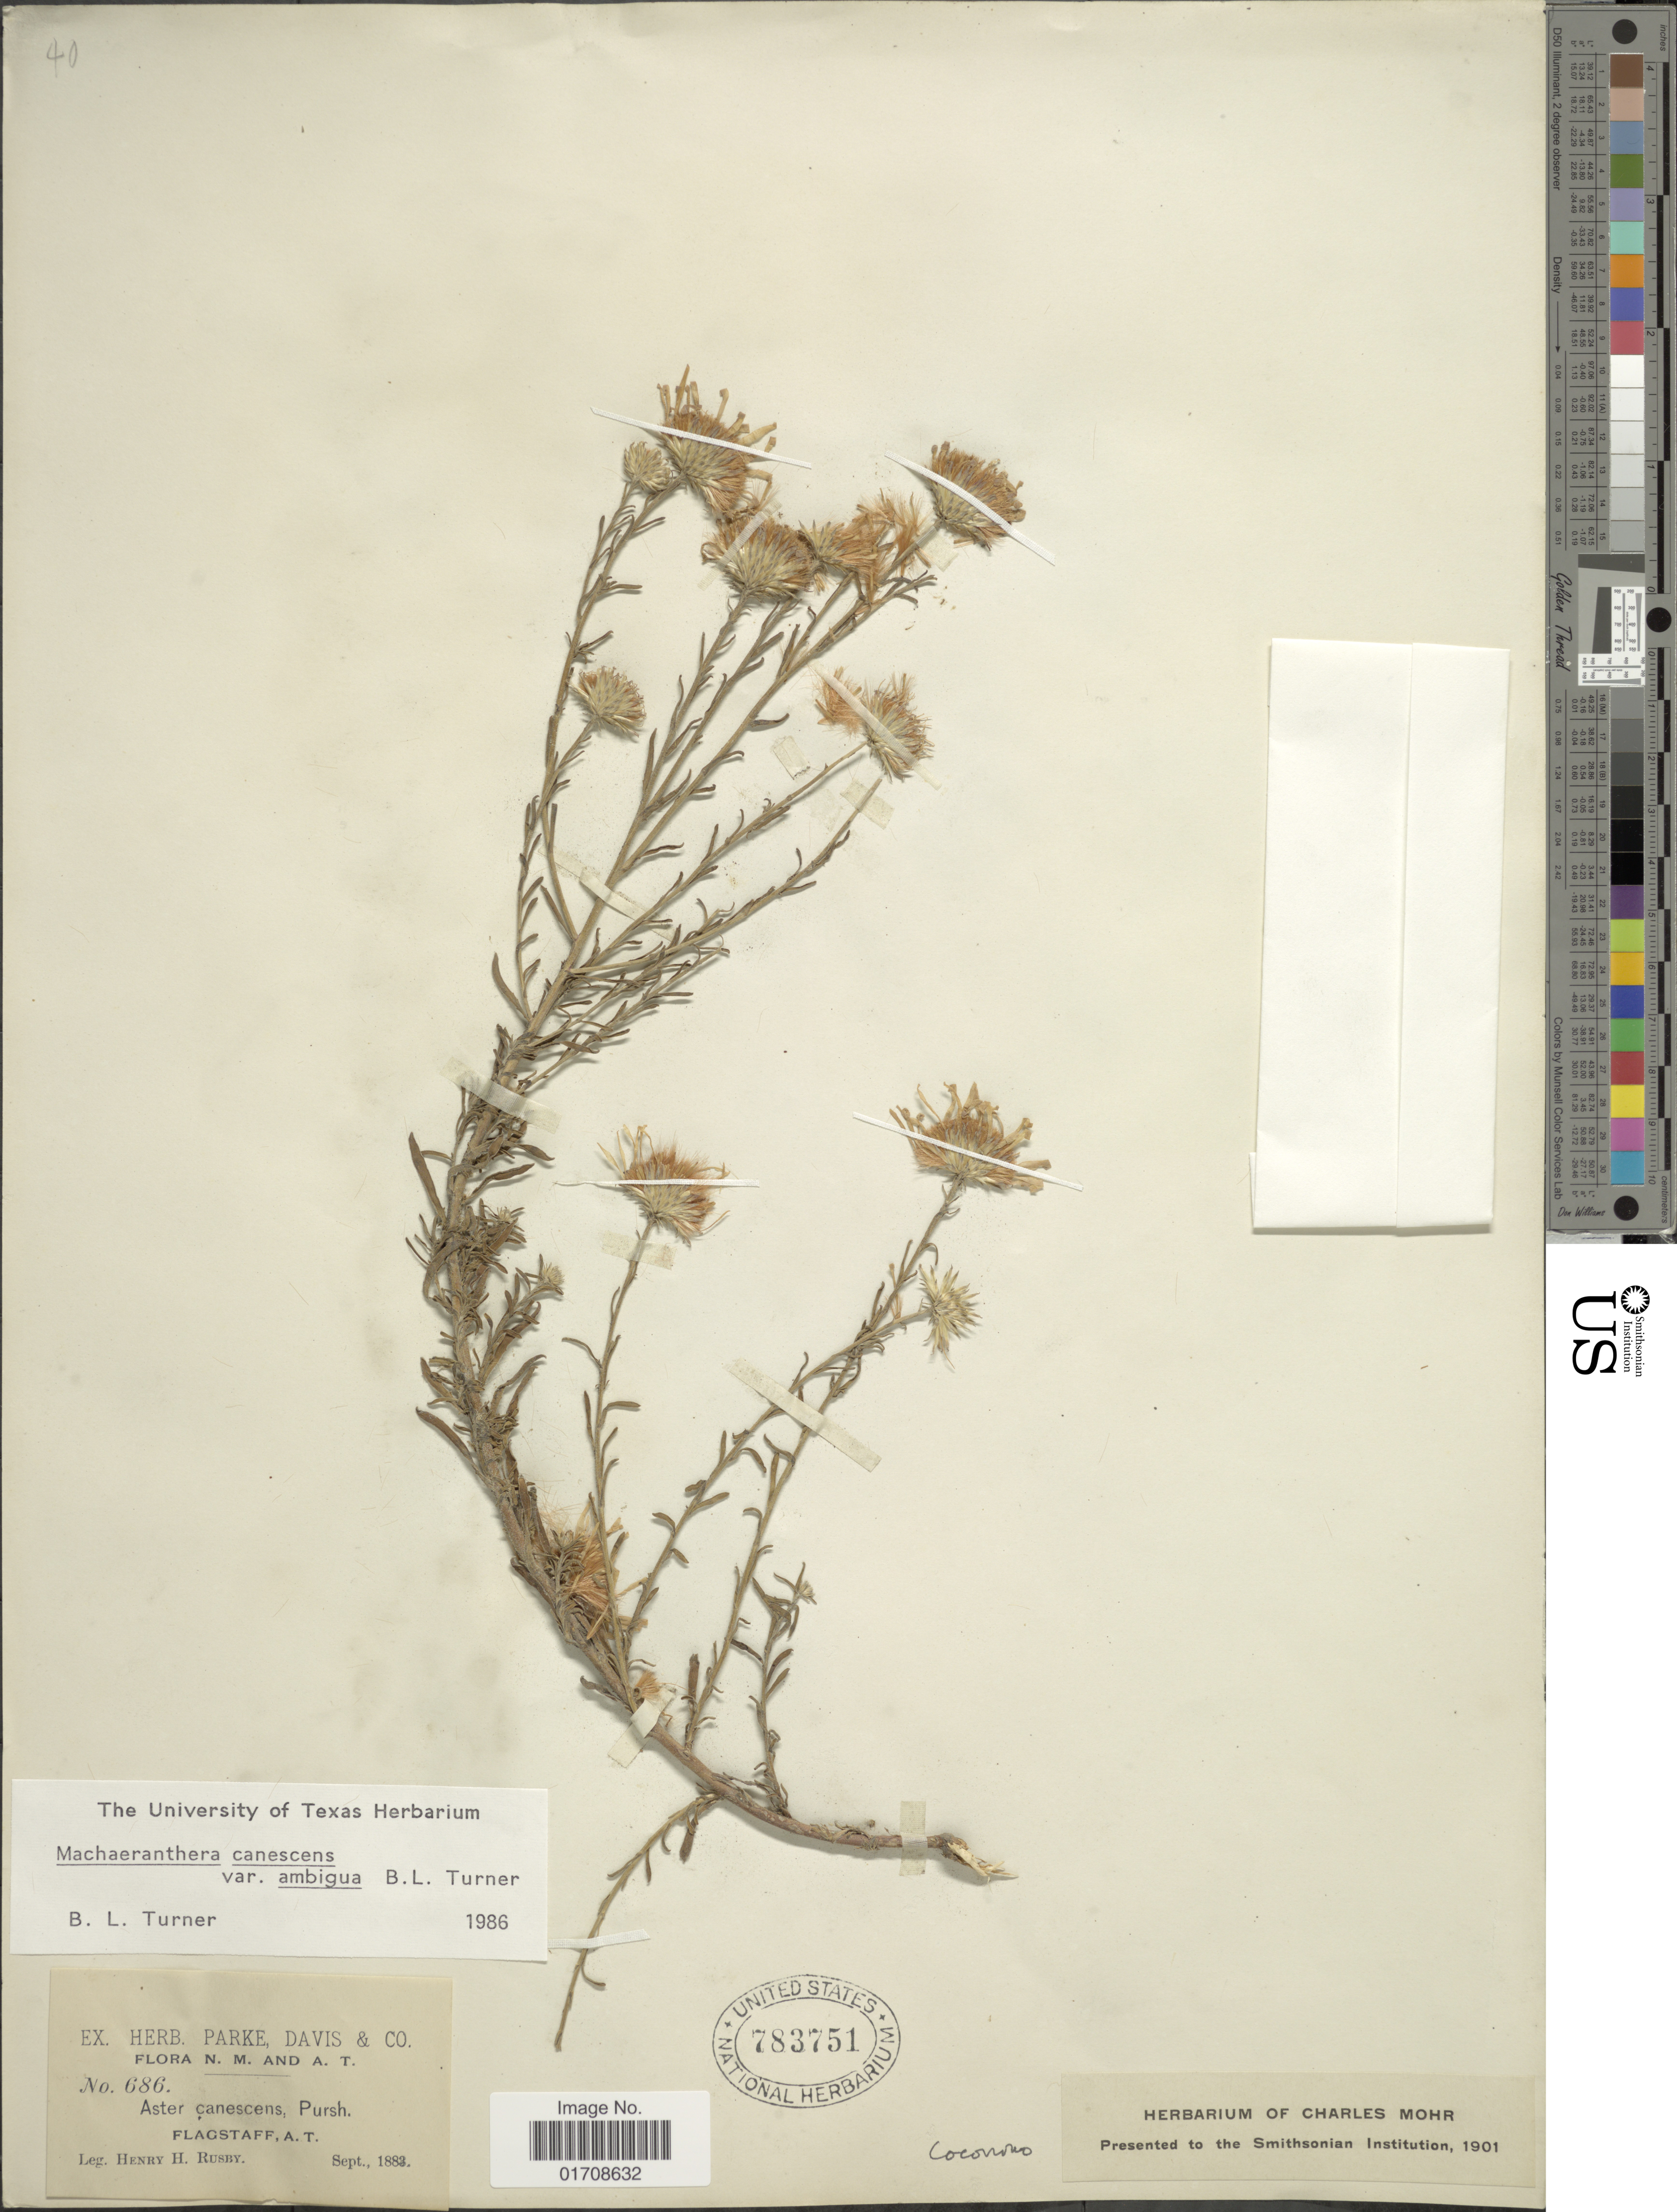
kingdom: Plantae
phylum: Tracheophyta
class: Magnoliopsida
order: Asterales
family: Asteraceae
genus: Machaeranthera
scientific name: Machaeranthera canescens var. ambigua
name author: (B.L. Turner) B.L. Turner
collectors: H. H. Rusby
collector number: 686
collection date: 1883-09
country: United States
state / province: Arizona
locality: Flagstaff, A. T., Coconino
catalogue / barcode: US 783751